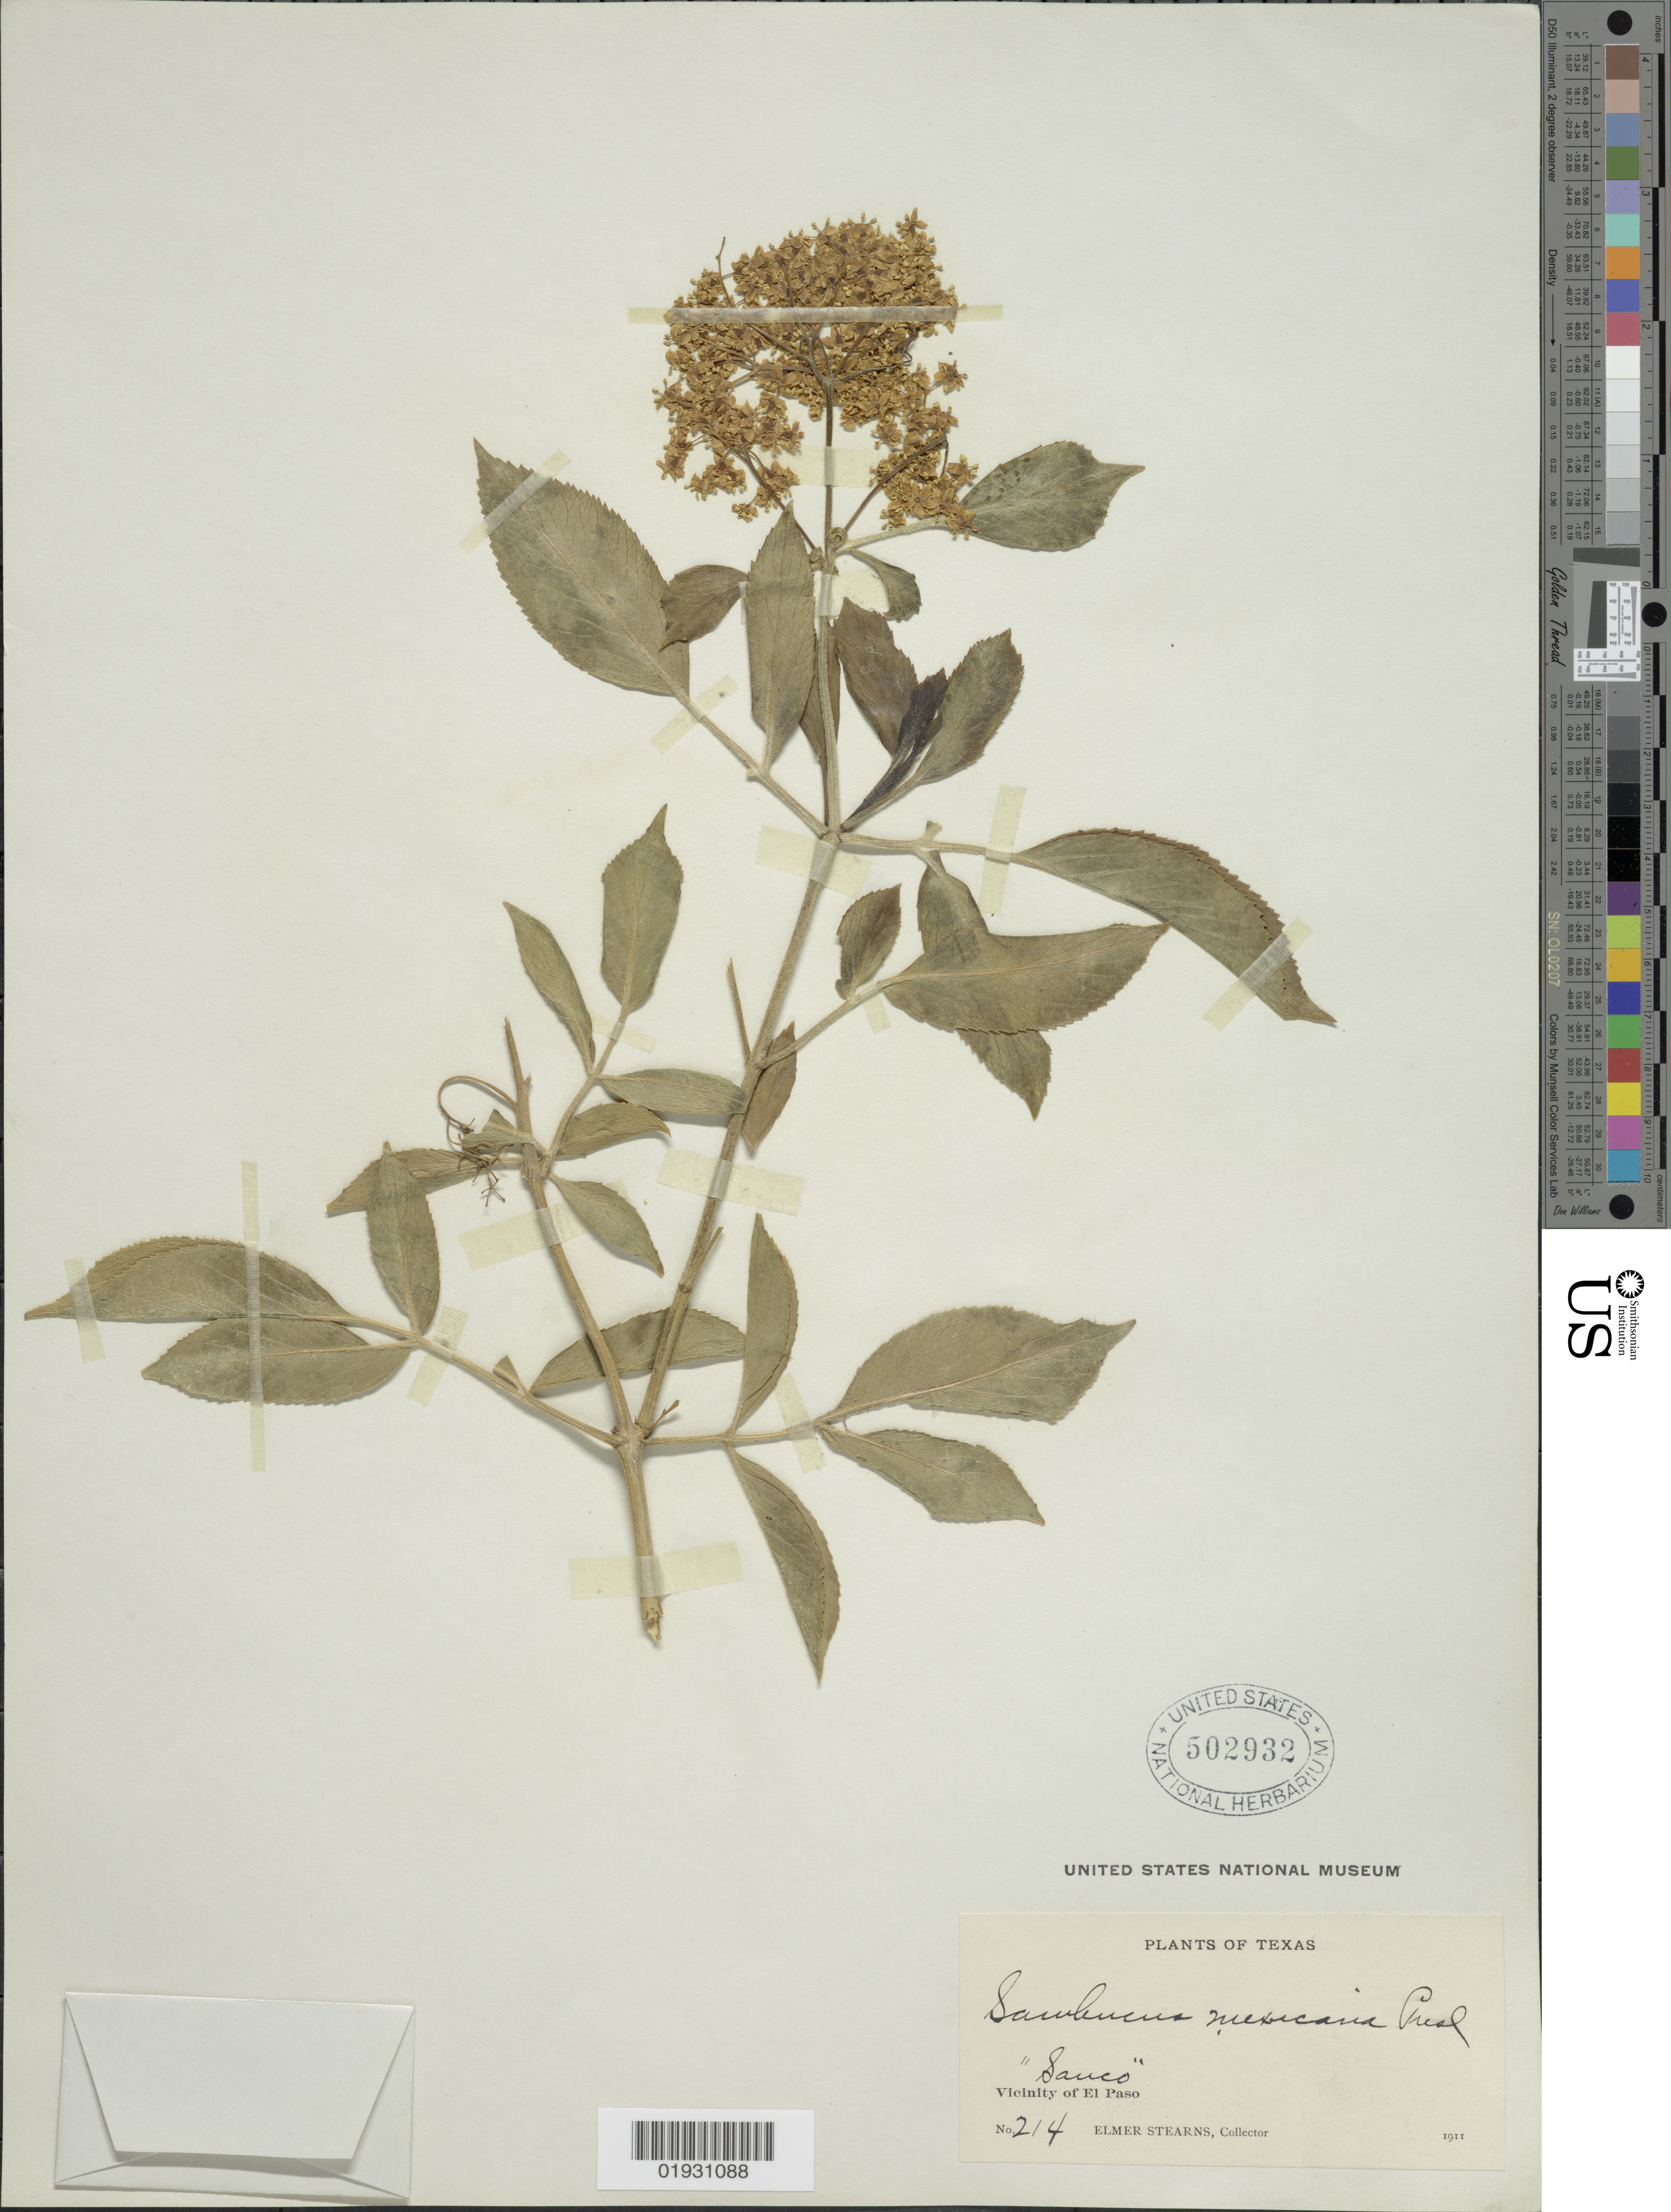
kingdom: Plantae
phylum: Tracheophyta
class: Magnoliopsida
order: Dipsacales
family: Viburnaceae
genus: Sambucus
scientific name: Sambucus mexicana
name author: C. Presl ex DC.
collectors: E. Stearns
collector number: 214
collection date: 1911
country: United States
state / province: Texas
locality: Vicinity of El Paso.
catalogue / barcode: US 502932